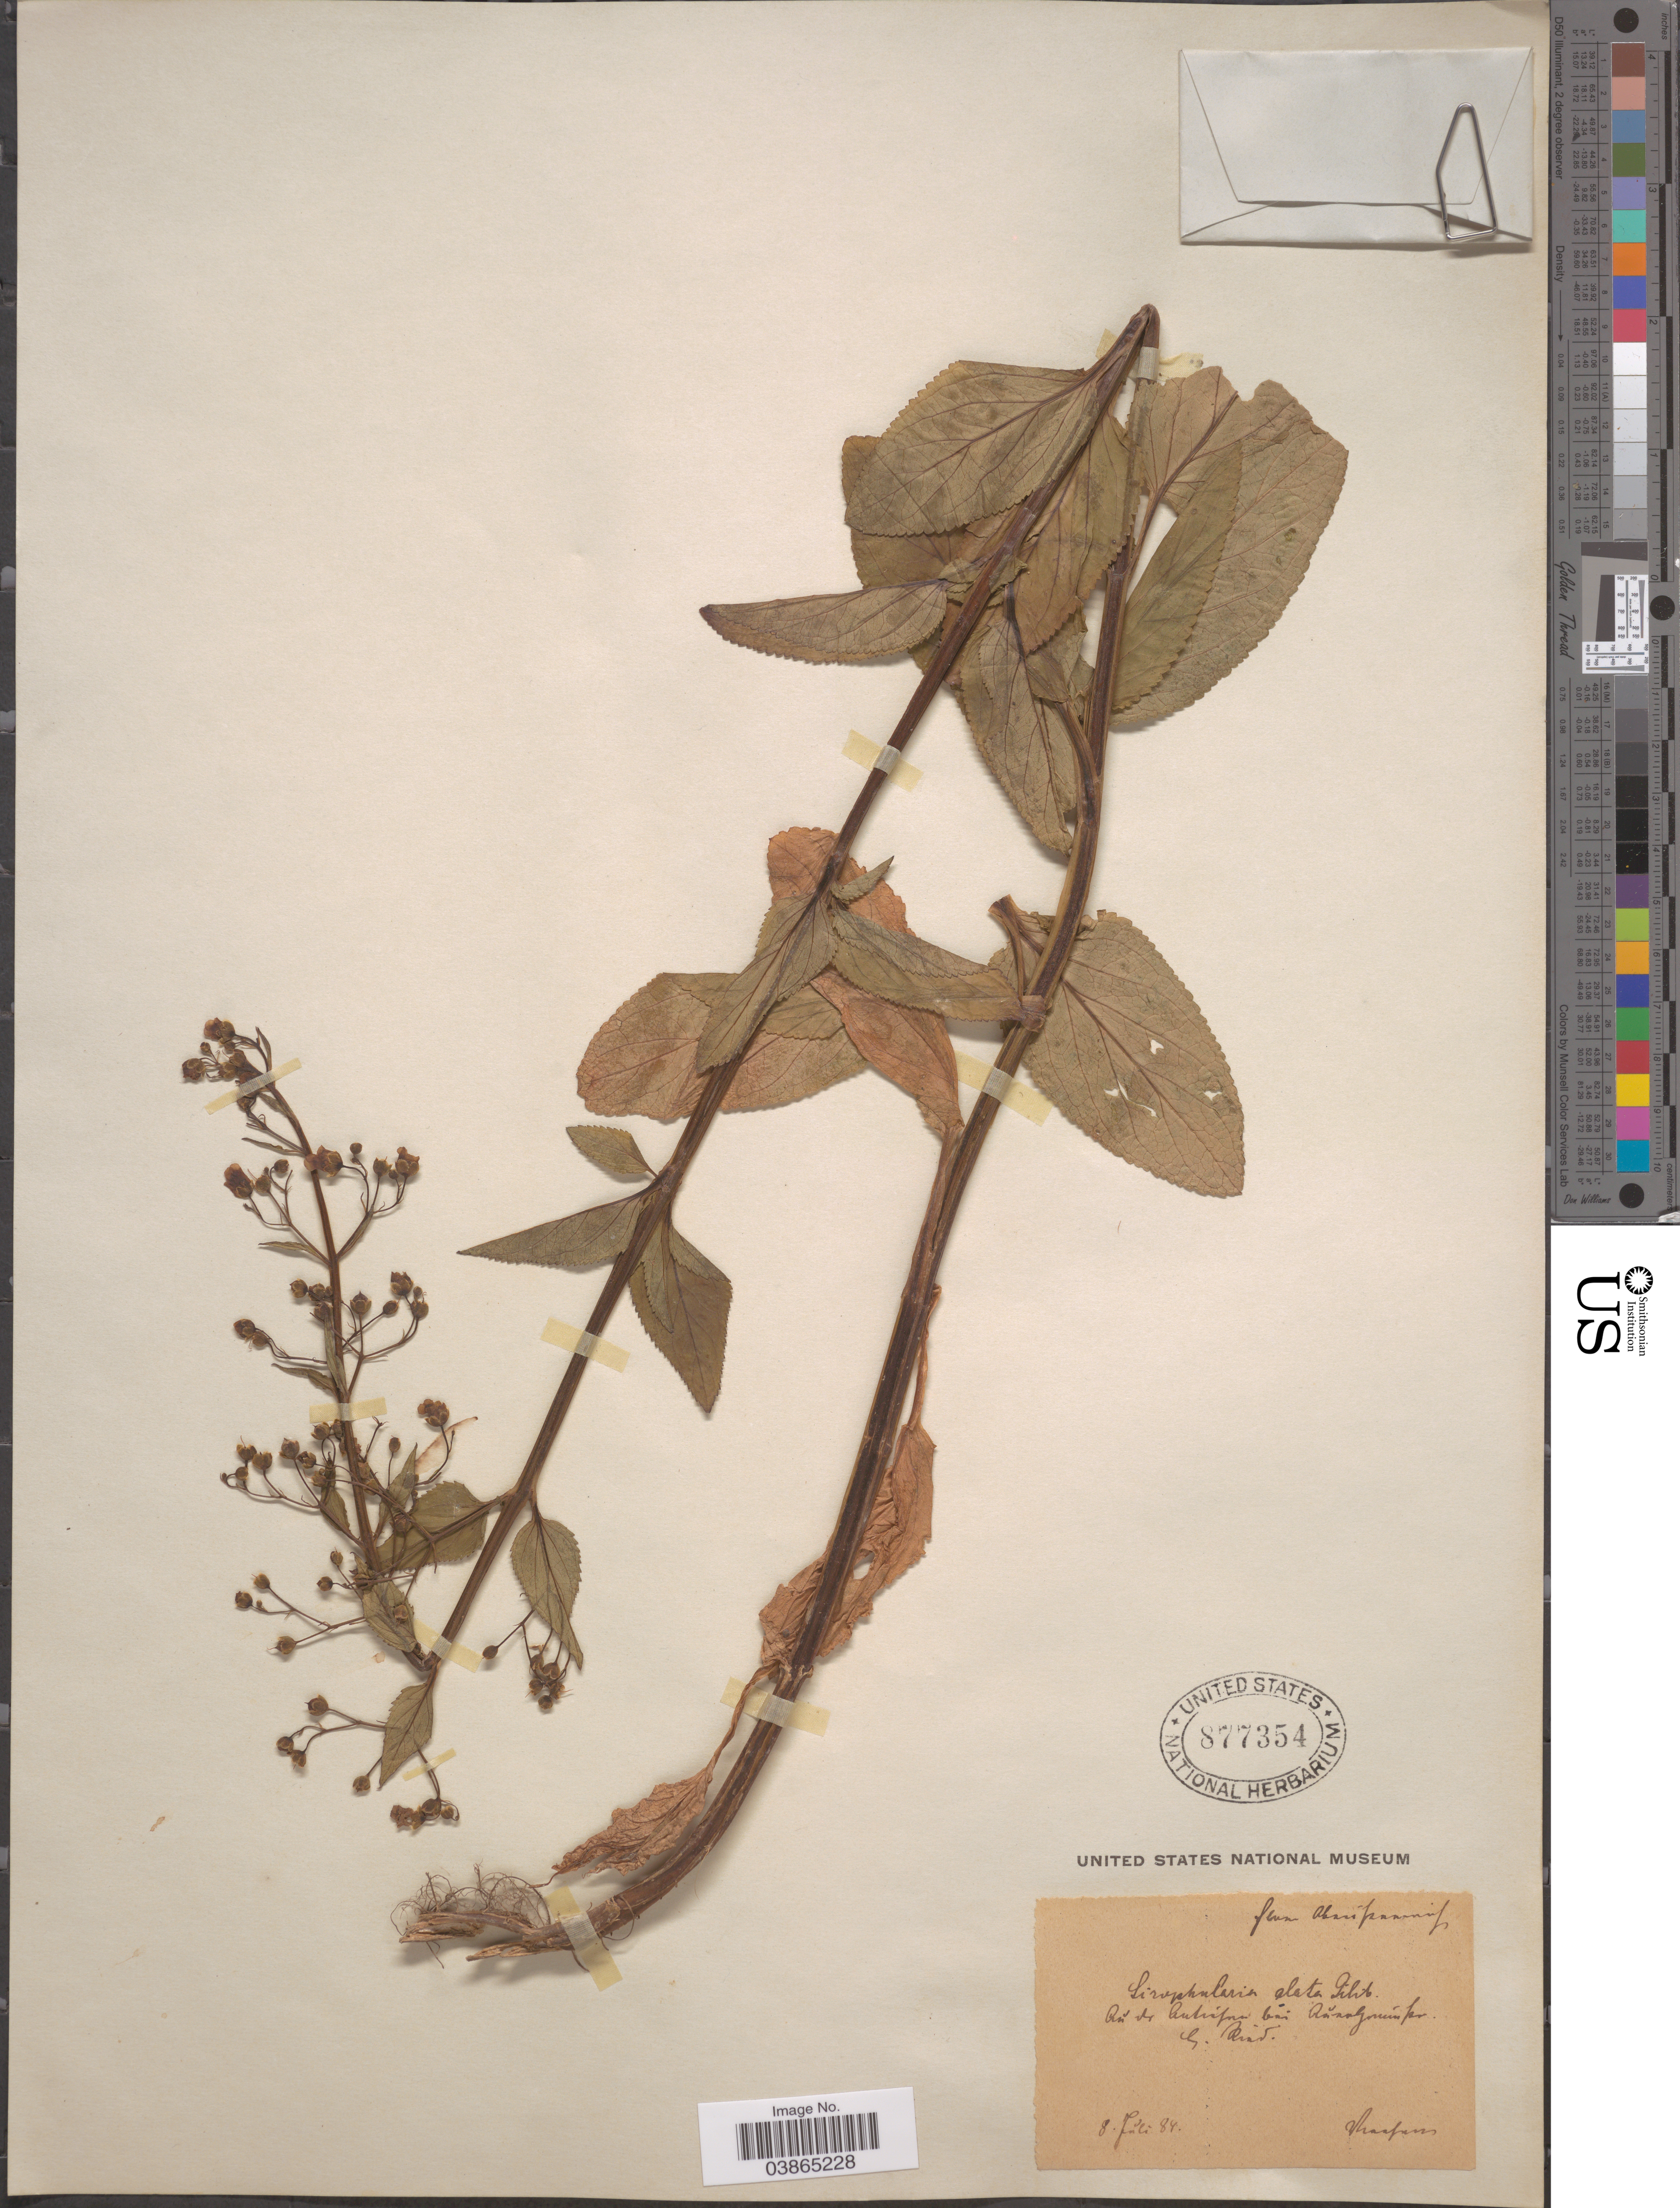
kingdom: Plantae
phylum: Tracheophyta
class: Magnoliopsida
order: Lamiales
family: Scrophulariaceae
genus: Scrophularia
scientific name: Scrophularia alata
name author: A. Gray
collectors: F. Vierhapper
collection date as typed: Transcribed d/m/y: 8/7/84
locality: Rn' dr kutniform bai Aňnalgoruim pr. [illegible text]. rind.[interpreted]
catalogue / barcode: US 877354